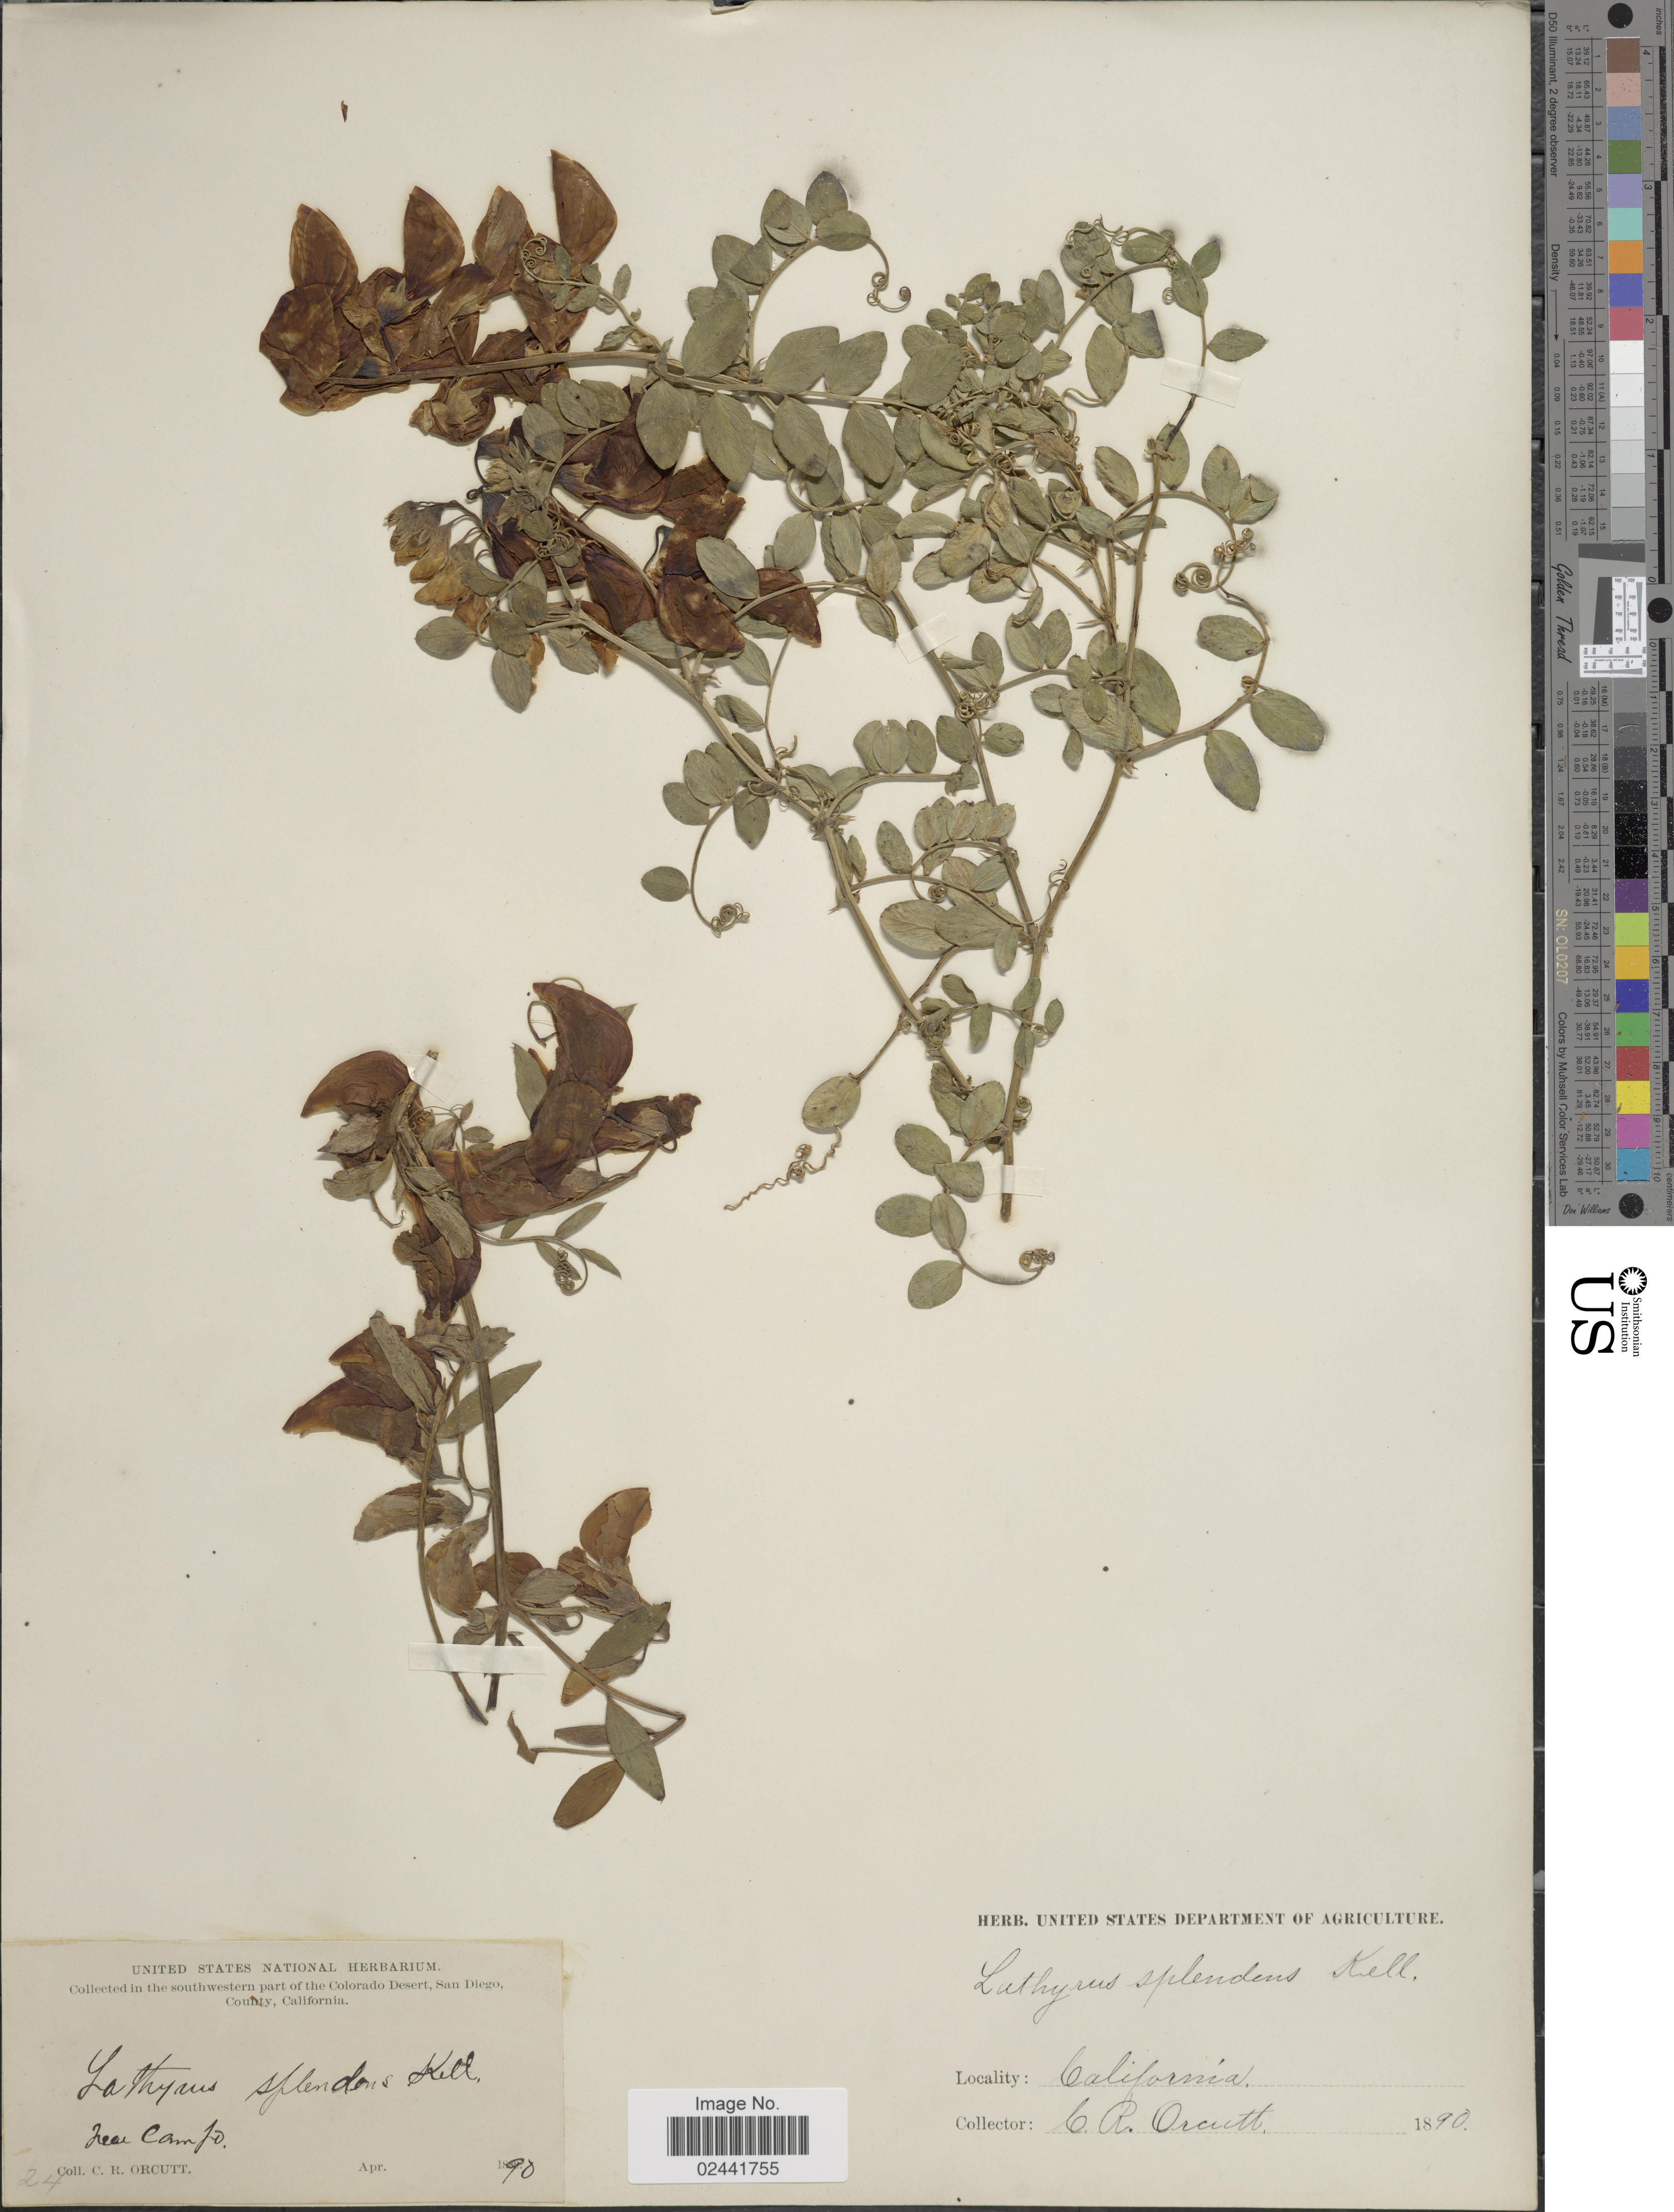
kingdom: Plantae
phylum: Tracheophyta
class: Magnoliopsida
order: Fabales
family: Fabaceae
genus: Lathyrus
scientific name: Lathyrus splendens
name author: Kellogg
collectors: C. R. Orcutt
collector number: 24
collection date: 1890-04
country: United States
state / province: California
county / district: San Diego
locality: In the Southwestern part of the Colorado Desert, San Diego, County, Near Camp.